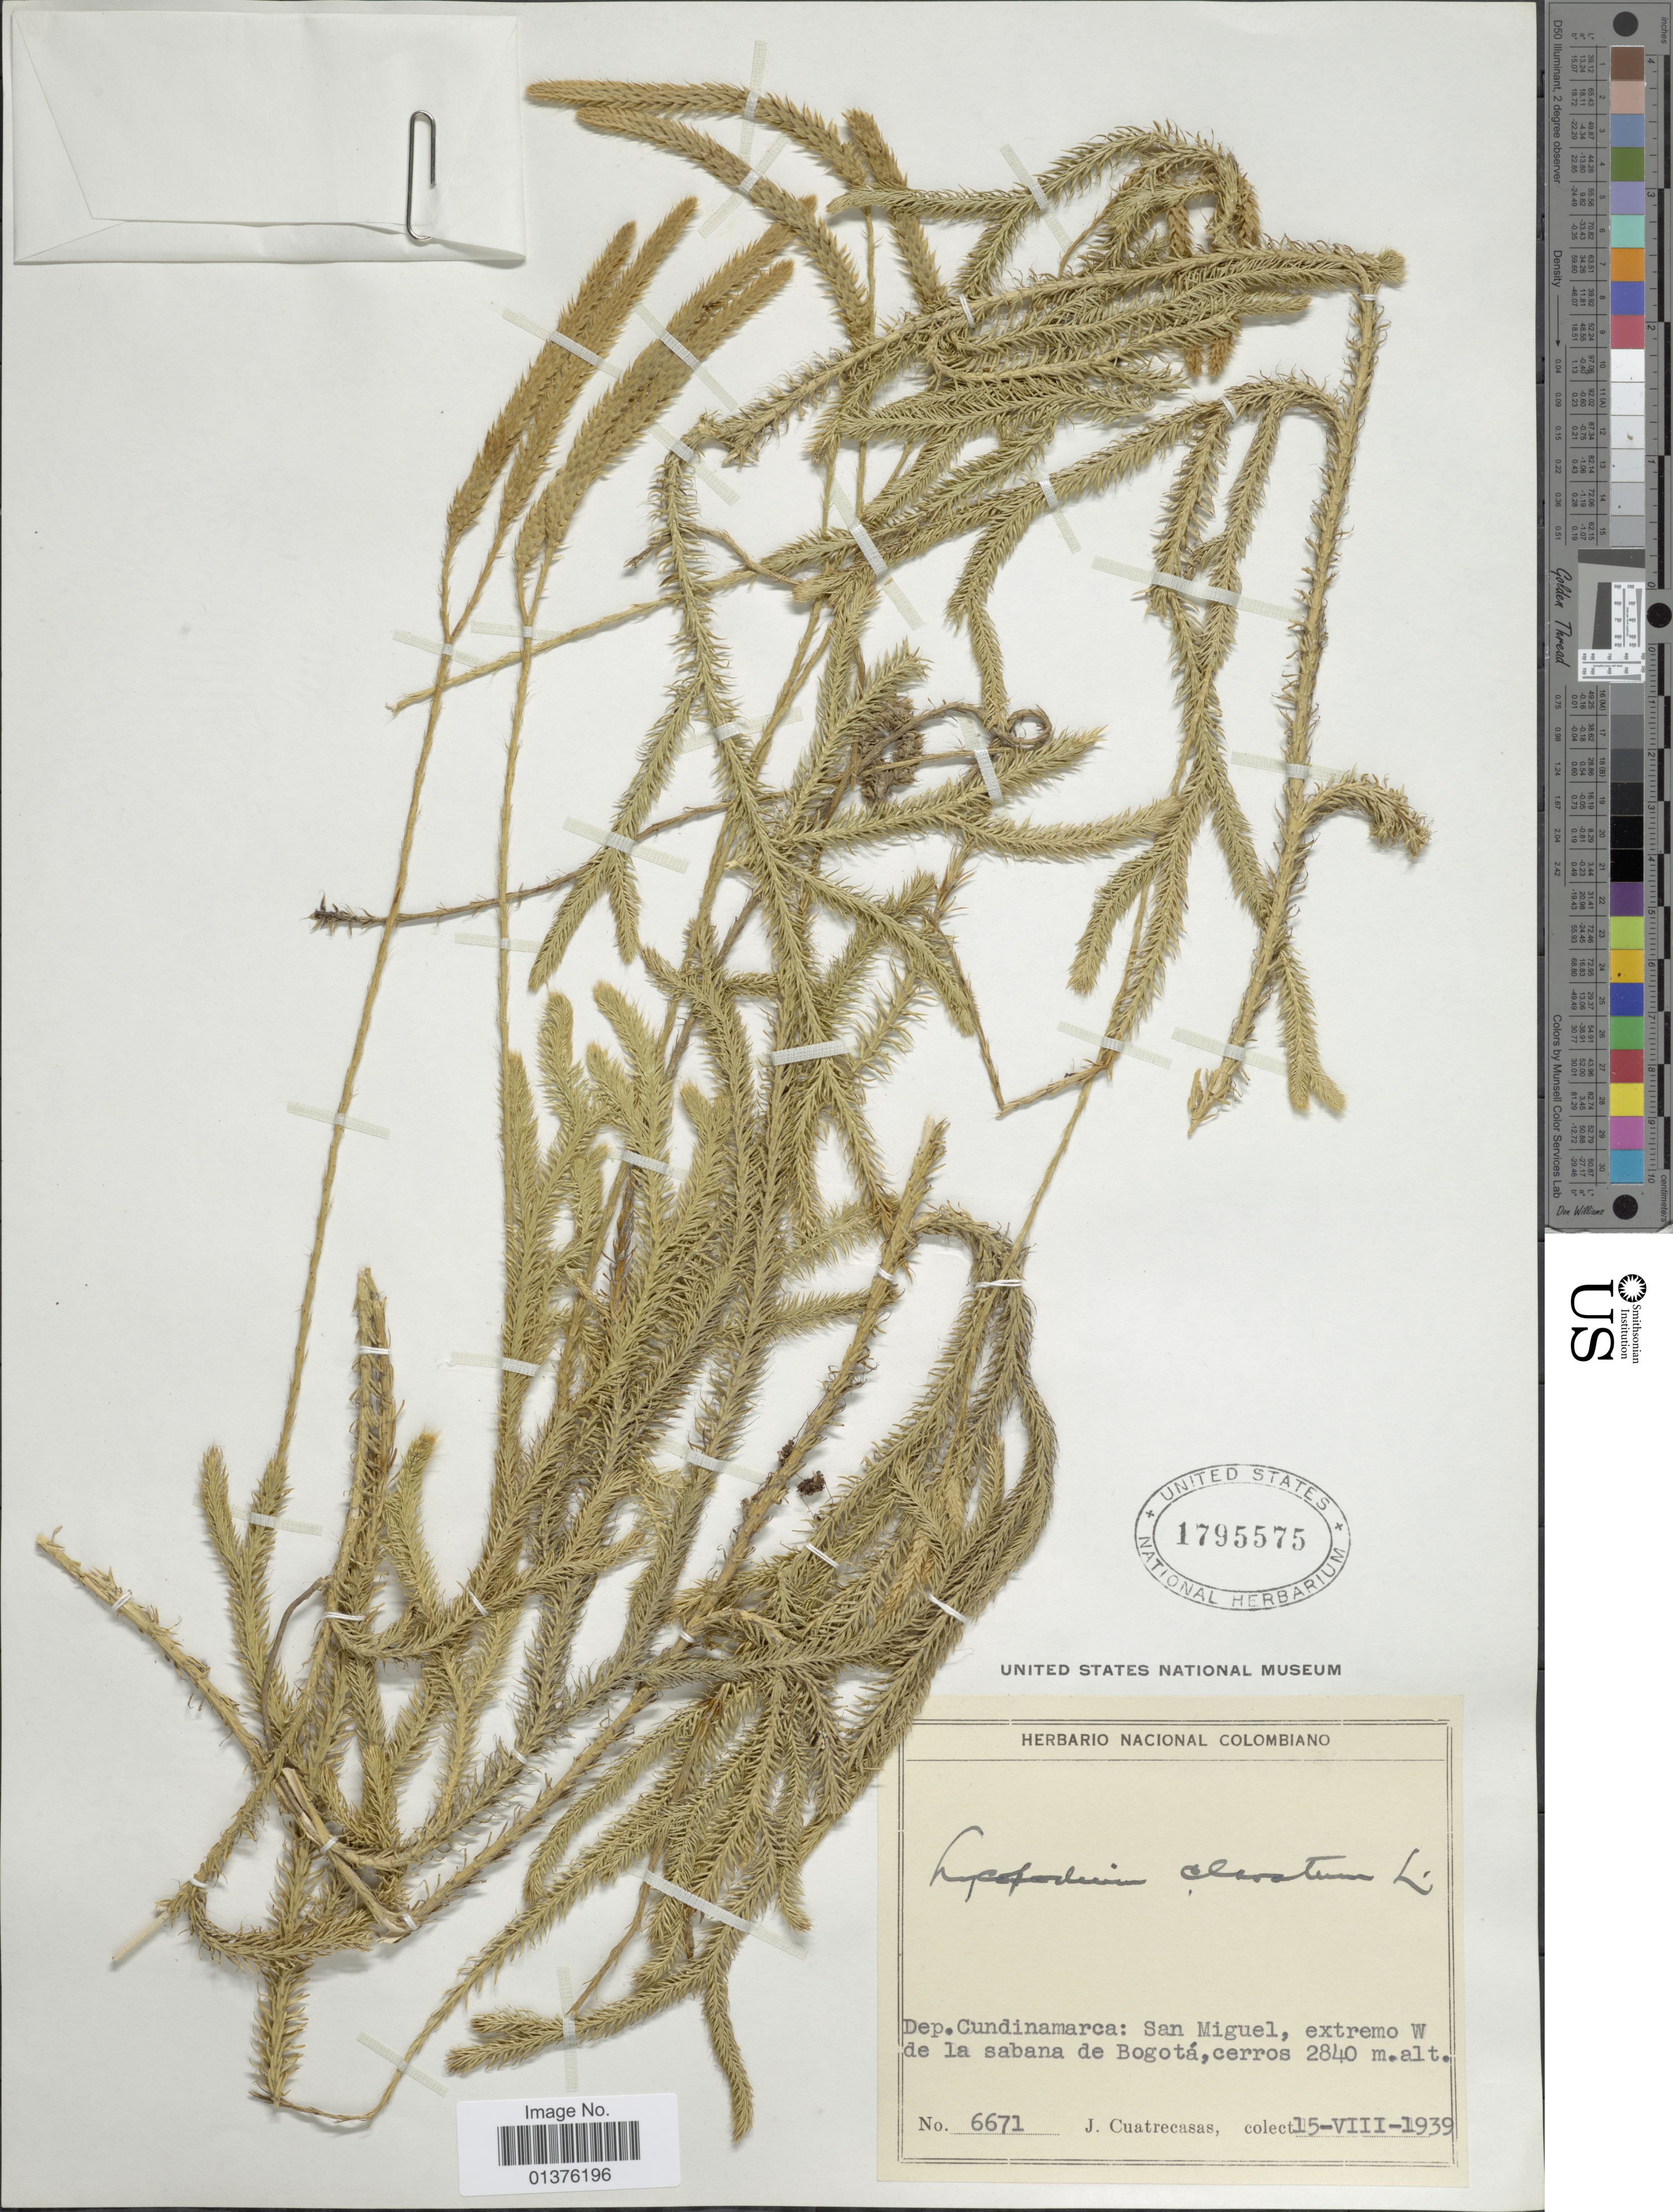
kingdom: Plantae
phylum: Tracheophyta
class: Lycopodiopsida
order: Lycopodiales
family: Lycopodiaceae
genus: Lycopodium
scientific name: Lycopodium clavatum subsp. clavatum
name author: L.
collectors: J. Cuatrecasas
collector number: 6671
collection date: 1939-08-15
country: Colombia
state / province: Cundinamarca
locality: San Miguel, extremo W de la sabana de Bogotá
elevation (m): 2840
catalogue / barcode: US 1795575